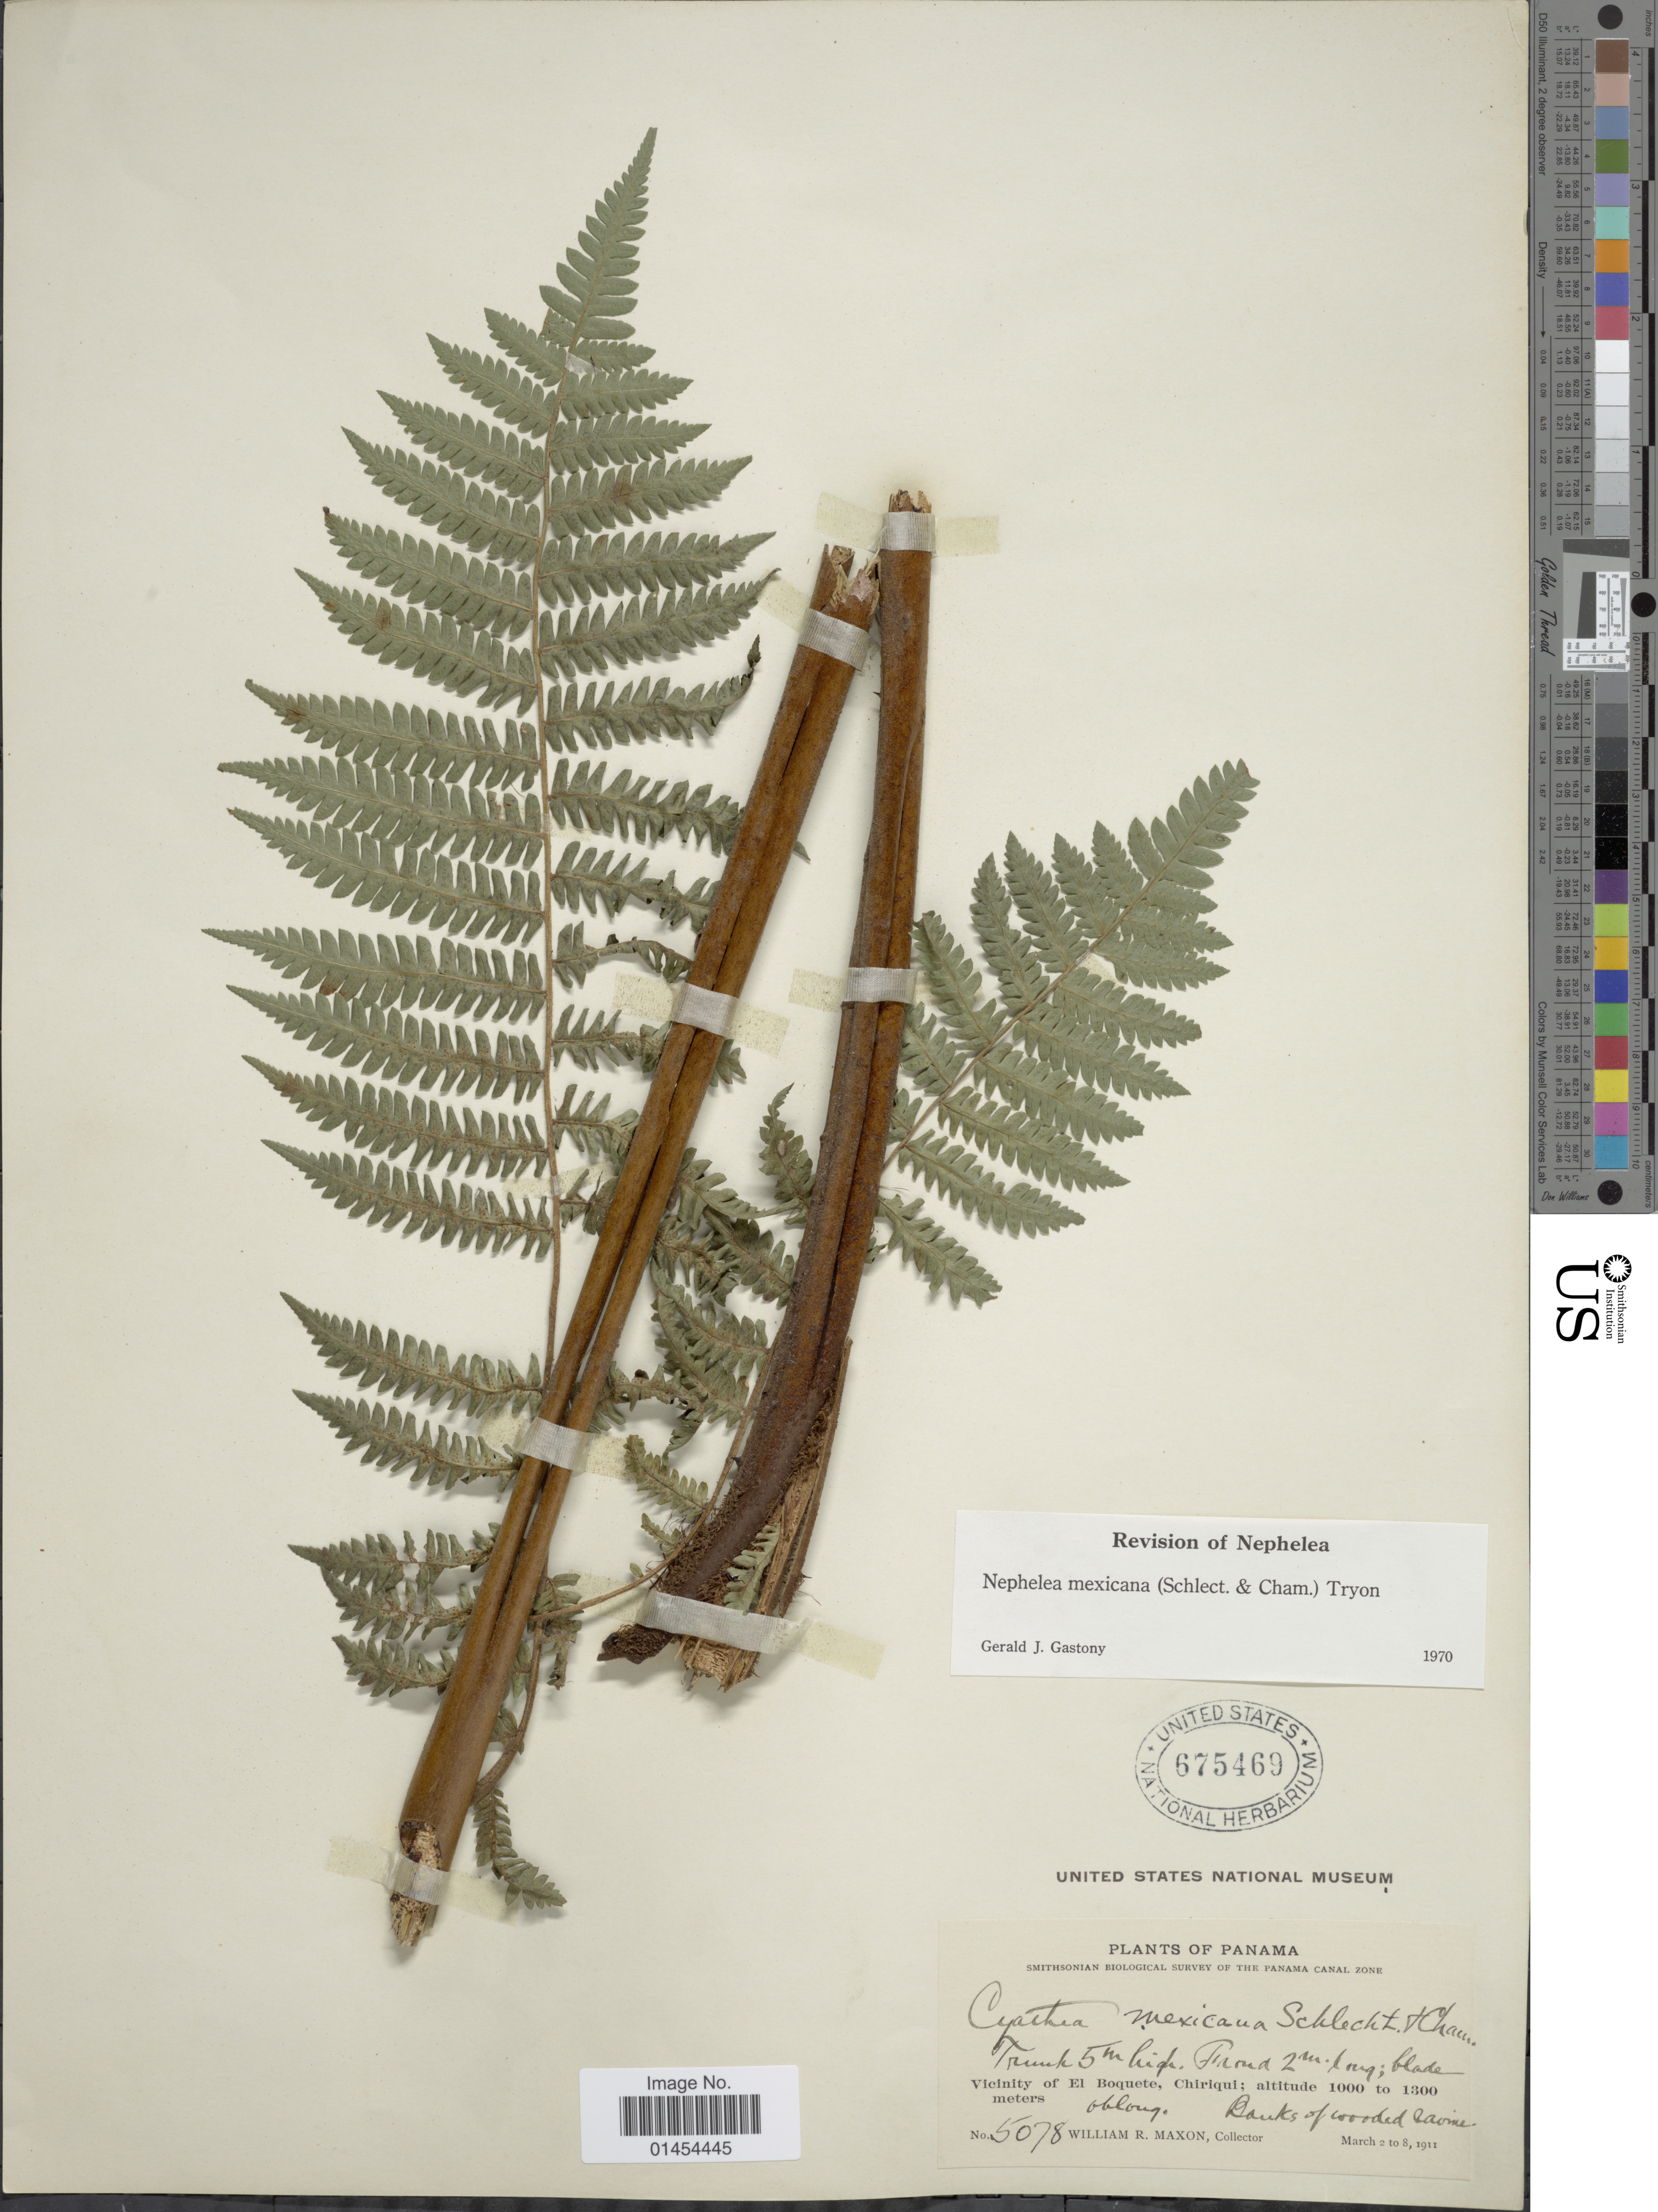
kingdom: Plantae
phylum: Tracheophyta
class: Polypodiopsida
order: Cyatheales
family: Cyatheaceae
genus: Alsophila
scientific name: Alsophila firma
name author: (Baker) D.S. Conant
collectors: W. R. Maxon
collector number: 5078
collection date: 1911-03-02/1911-03-08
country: Panama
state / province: Chiriqui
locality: Vicinity of El Boquete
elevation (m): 1000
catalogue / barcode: US 675469